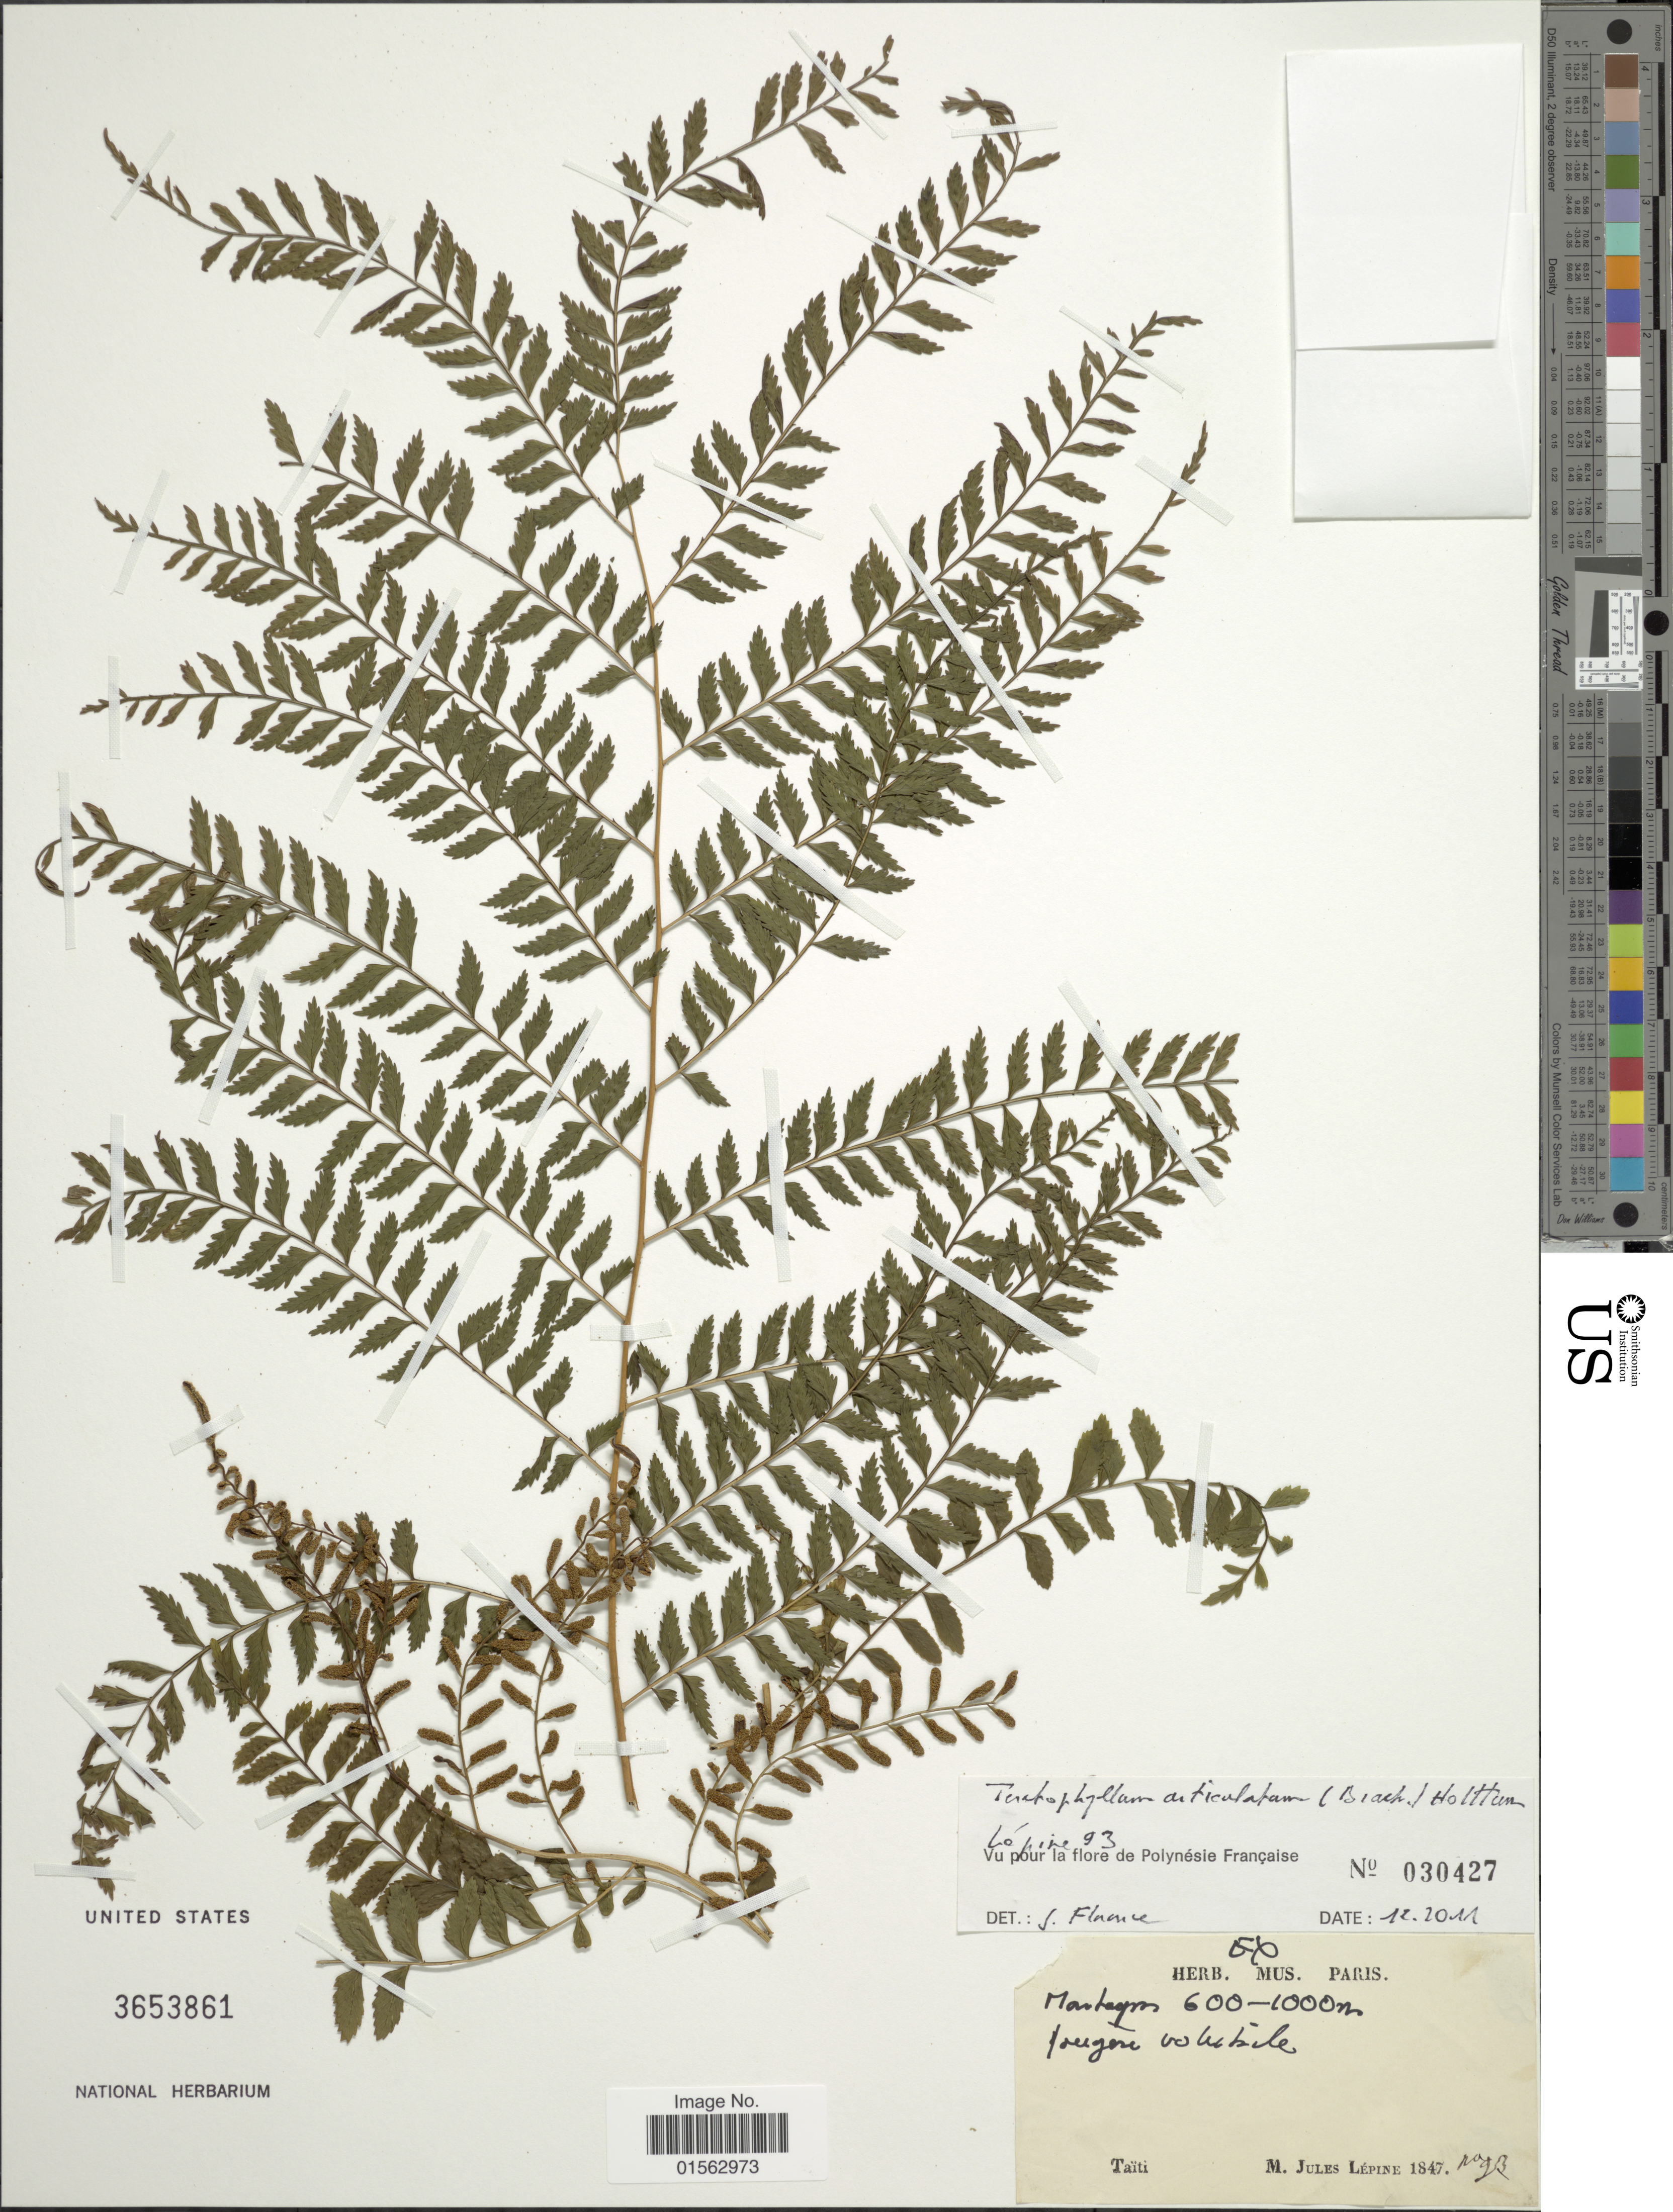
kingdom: Plantae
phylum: Tracheophyta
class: Polypodiopsida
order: Polypodiales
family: Dryopteridaceae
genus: Teratophyllum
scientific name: Teratophyllum articulatum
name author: (J. Sm.) Mett.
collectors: M. Lepine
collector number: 93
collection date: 1847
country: French Polynesia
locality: Matagron, Tongore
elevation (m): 600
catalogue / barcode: US 3653861